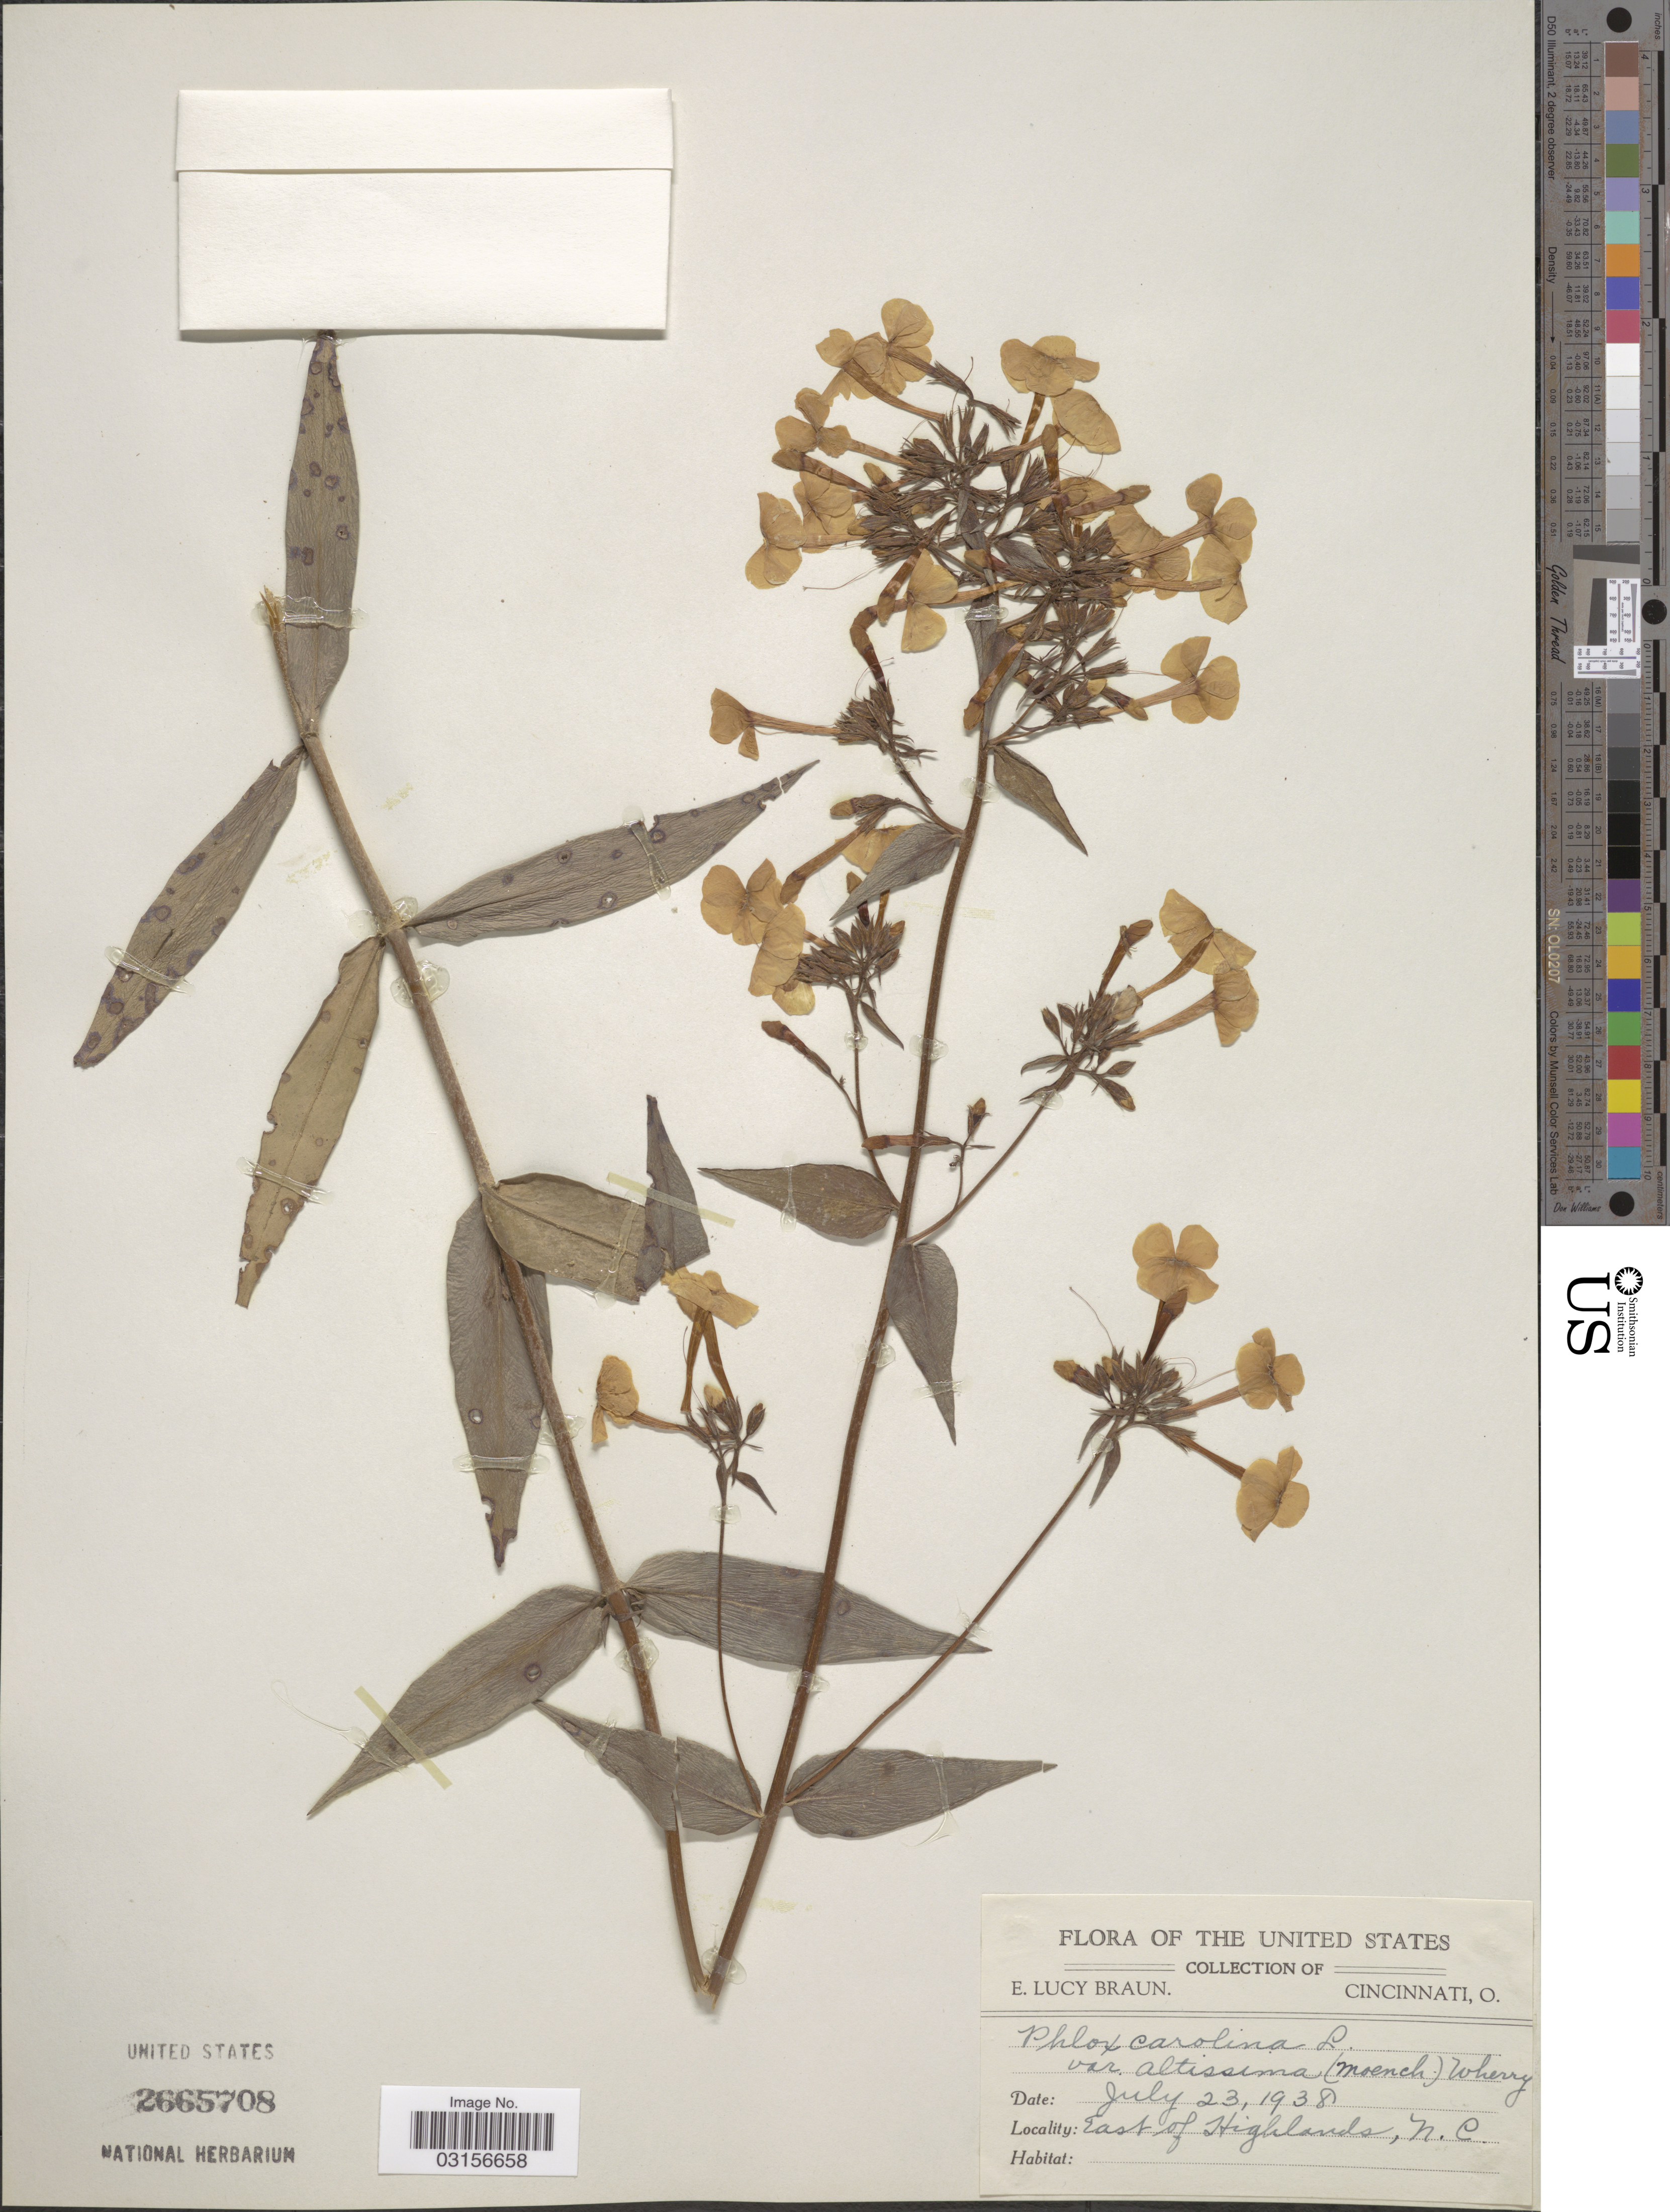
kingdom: Plantae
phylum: Tracheophyta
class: Magnoliopsida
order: Ericales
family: Polemoniaceae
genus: Phlox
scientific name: Phlox glaberrima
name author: L.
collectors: E. L. Braun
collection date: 1938-07-23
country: United States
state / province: North Carolina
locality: East of Highlands, N. C.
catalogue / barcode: US 2665708